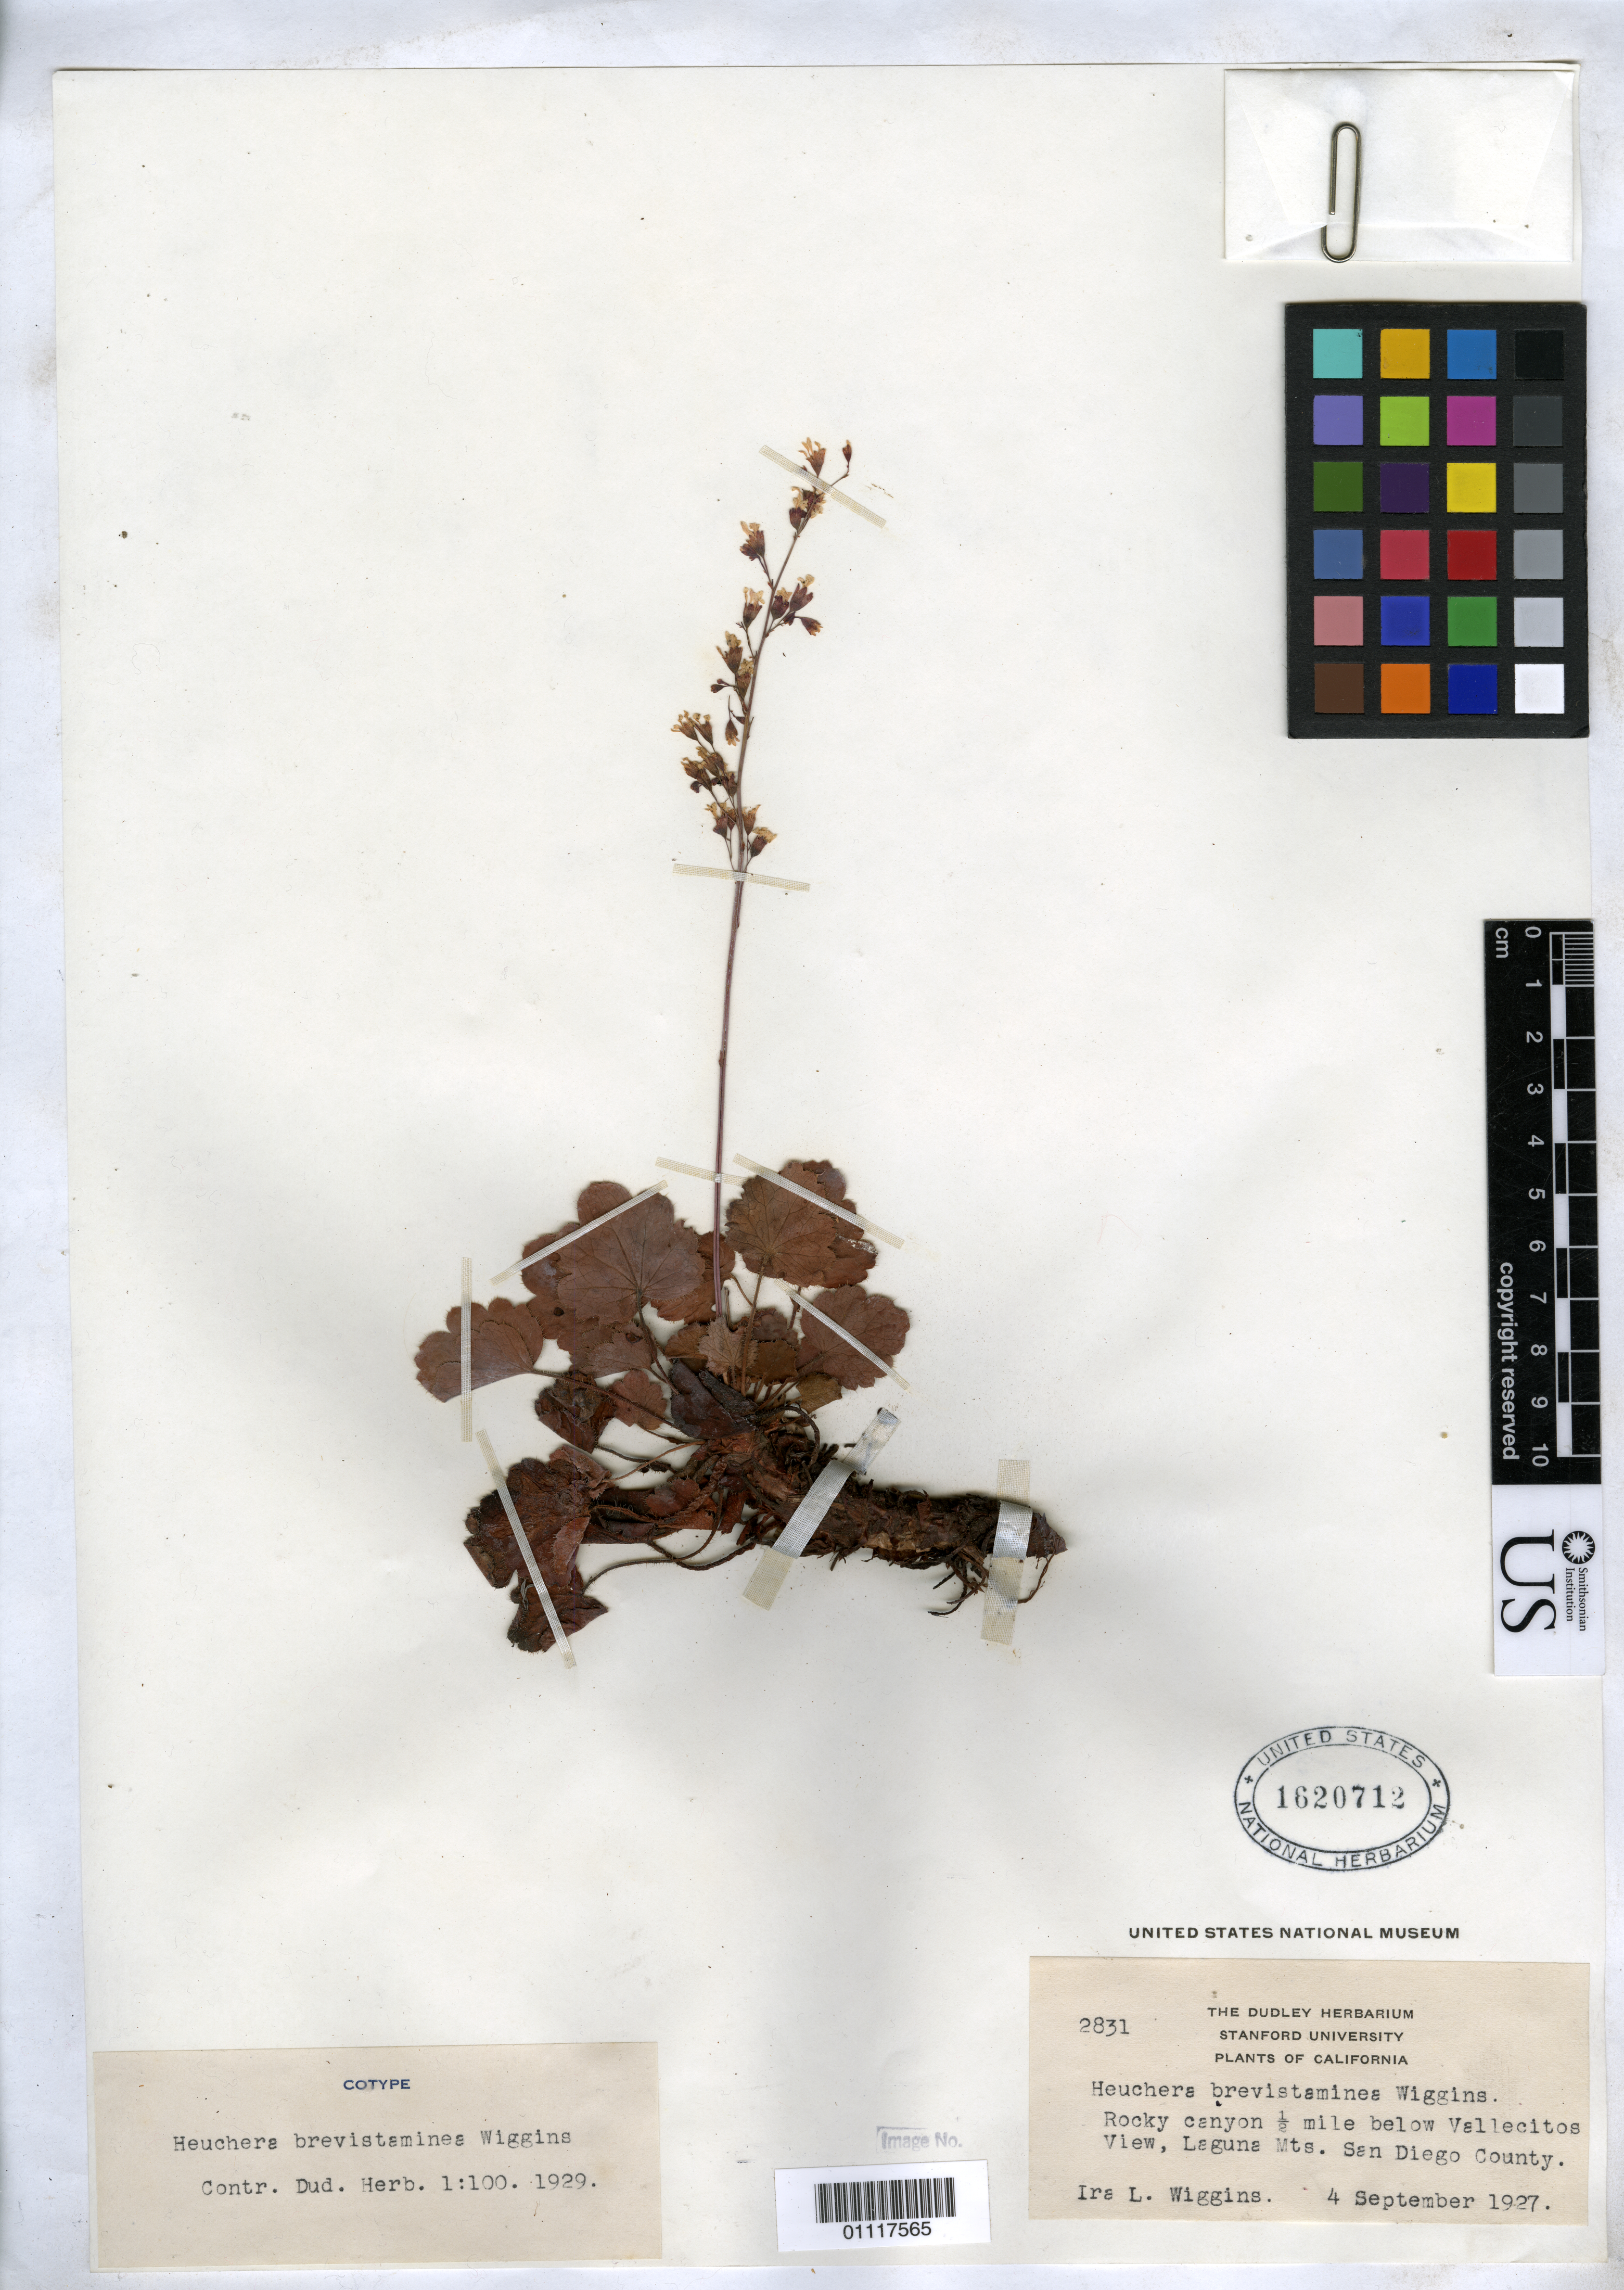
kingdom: Plantae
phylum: Tracheophyta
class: Magnoliopsida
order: Saxifragales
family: Saxifragaceae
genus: Heuchera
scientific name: Heuchera brevistaminea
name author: Wiggins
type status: Isotype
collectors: I. L. Wiggins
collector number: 2831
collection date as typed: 04 Sep 1927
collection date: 1927-09-04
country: United States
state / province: California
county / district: San Diego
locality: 1/2 mi below Vallecitos View, Laguna Mountains.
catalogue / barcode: US 1620712